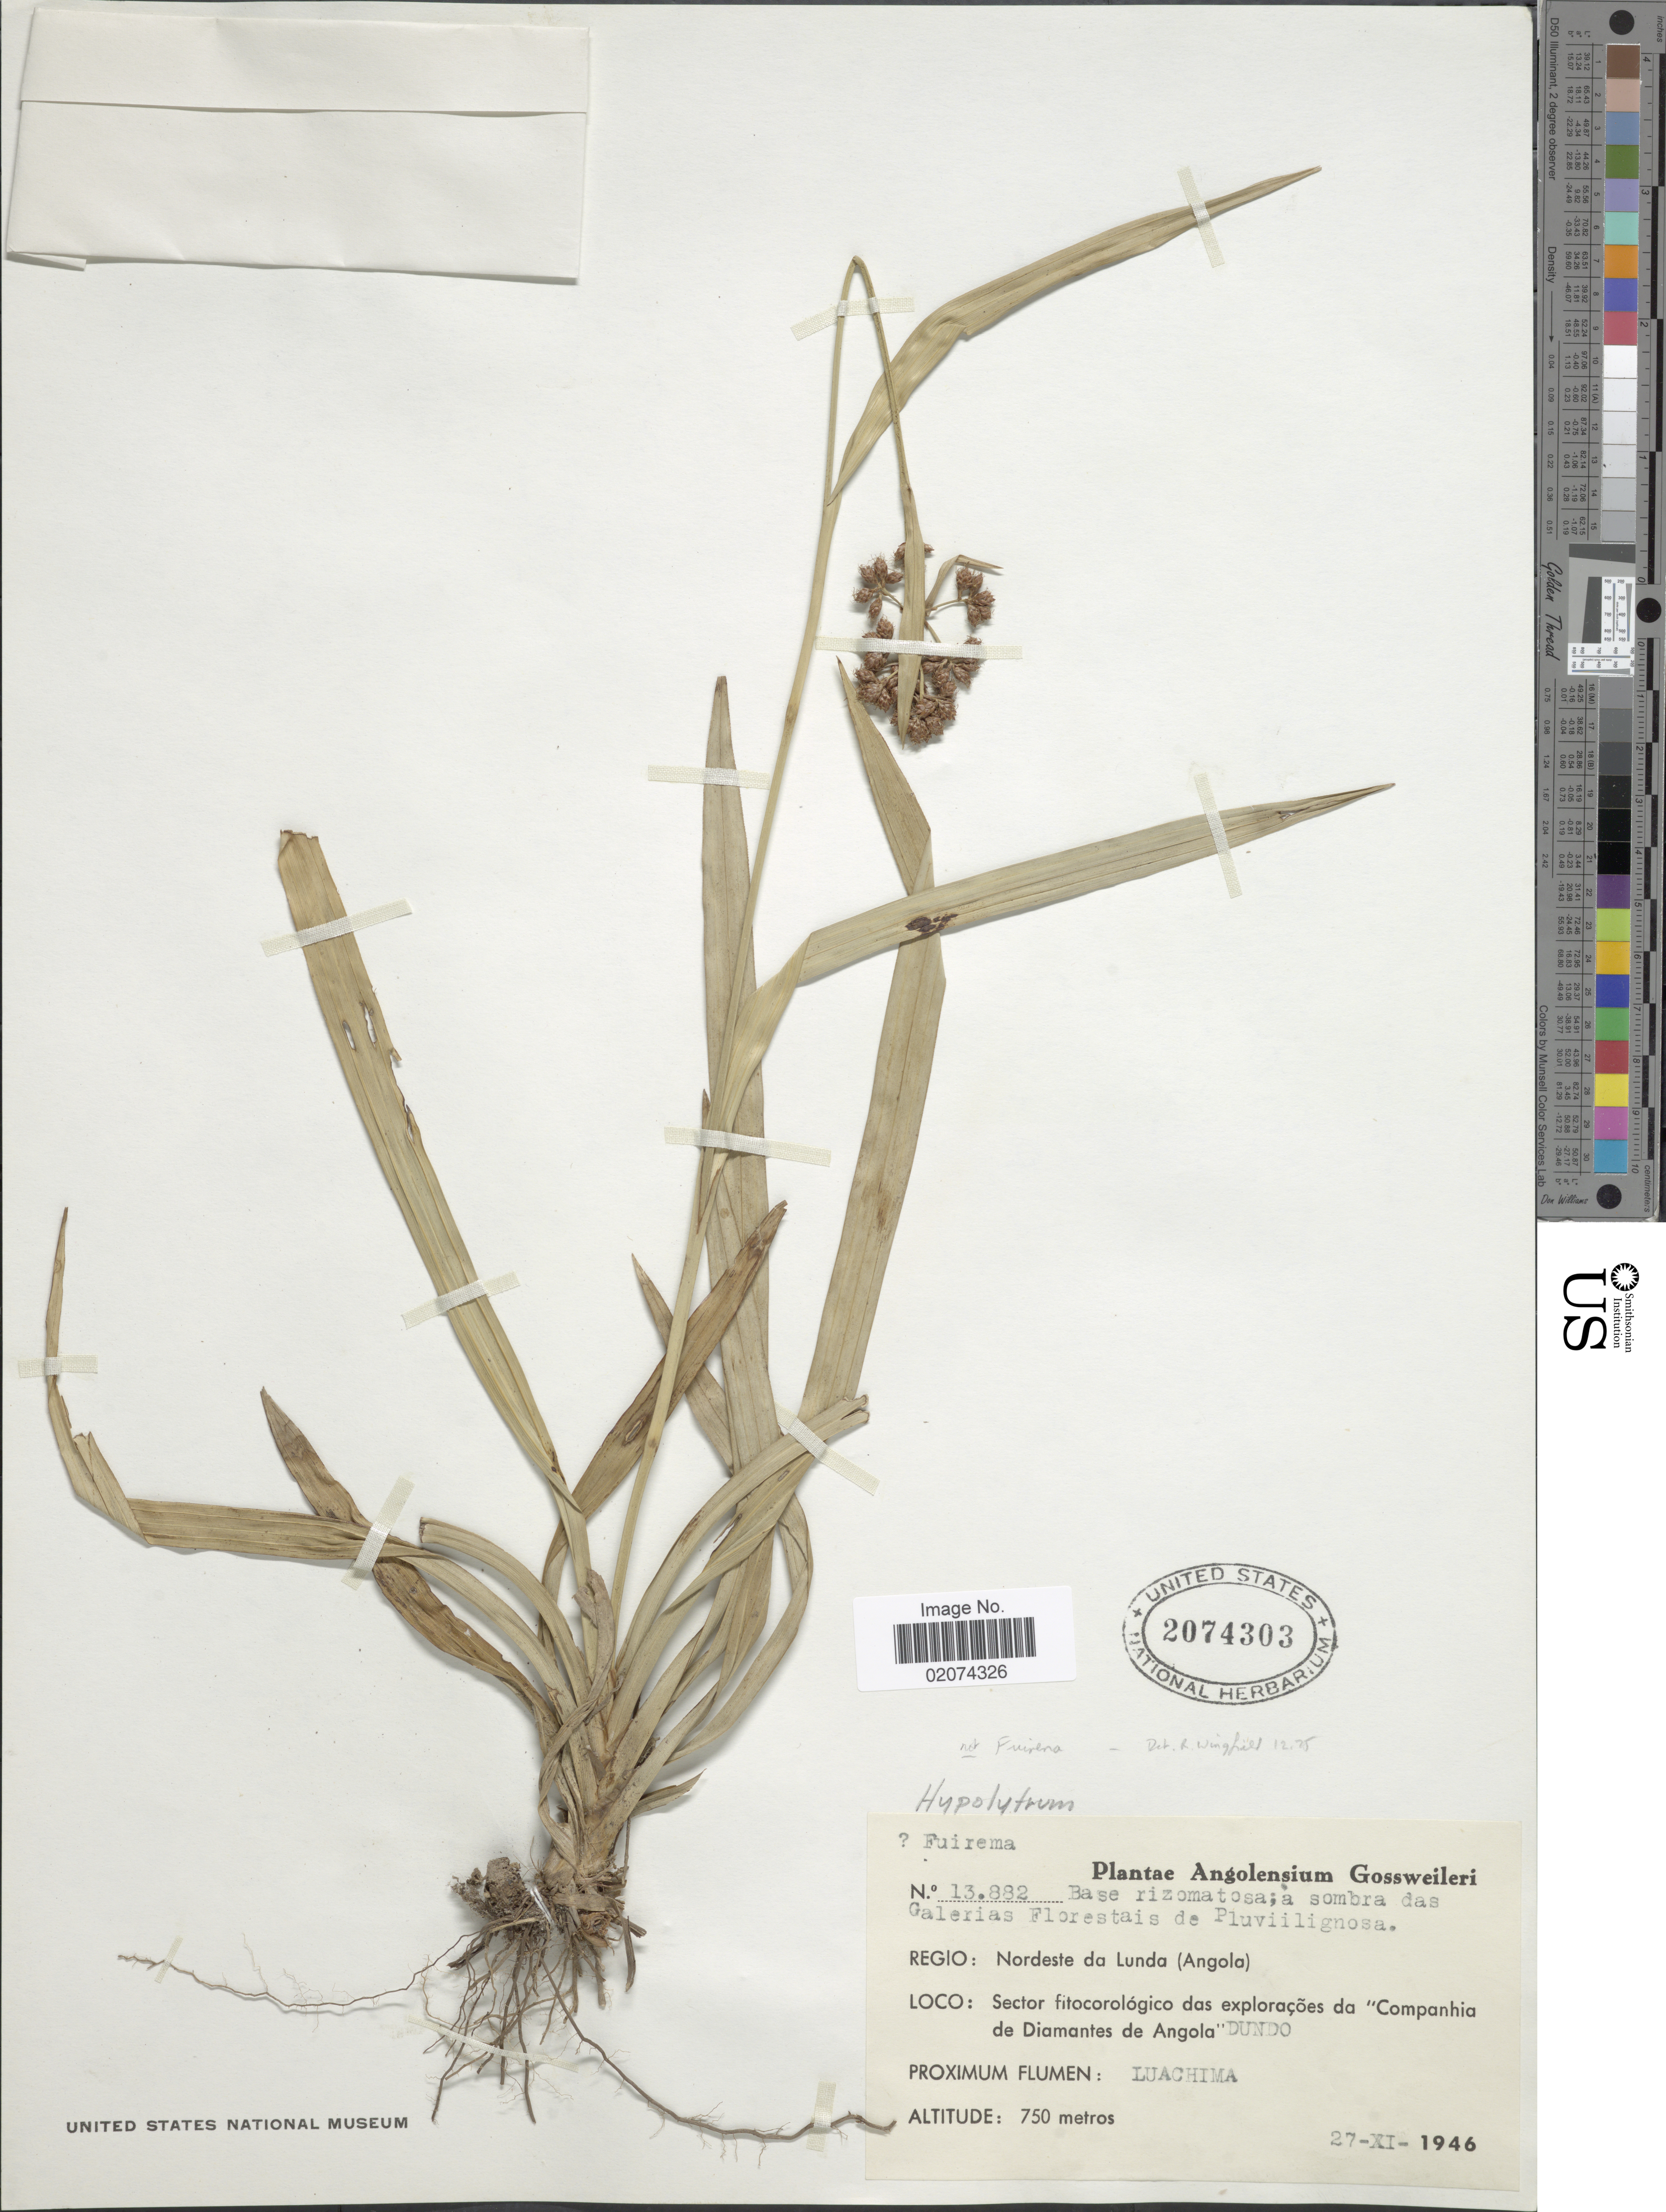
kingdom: Plantae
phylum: Tracheophyta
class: Liliopsida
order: Poales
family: Cyperaceae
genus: Hypolytrum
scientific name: Hypolytrum sp.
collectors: -. Gossweiler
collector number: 13882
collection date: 1946-11-27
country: Angola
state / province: Lunda Norte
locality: Nordeste da Lunda (Angola)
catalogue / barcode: US 2074303